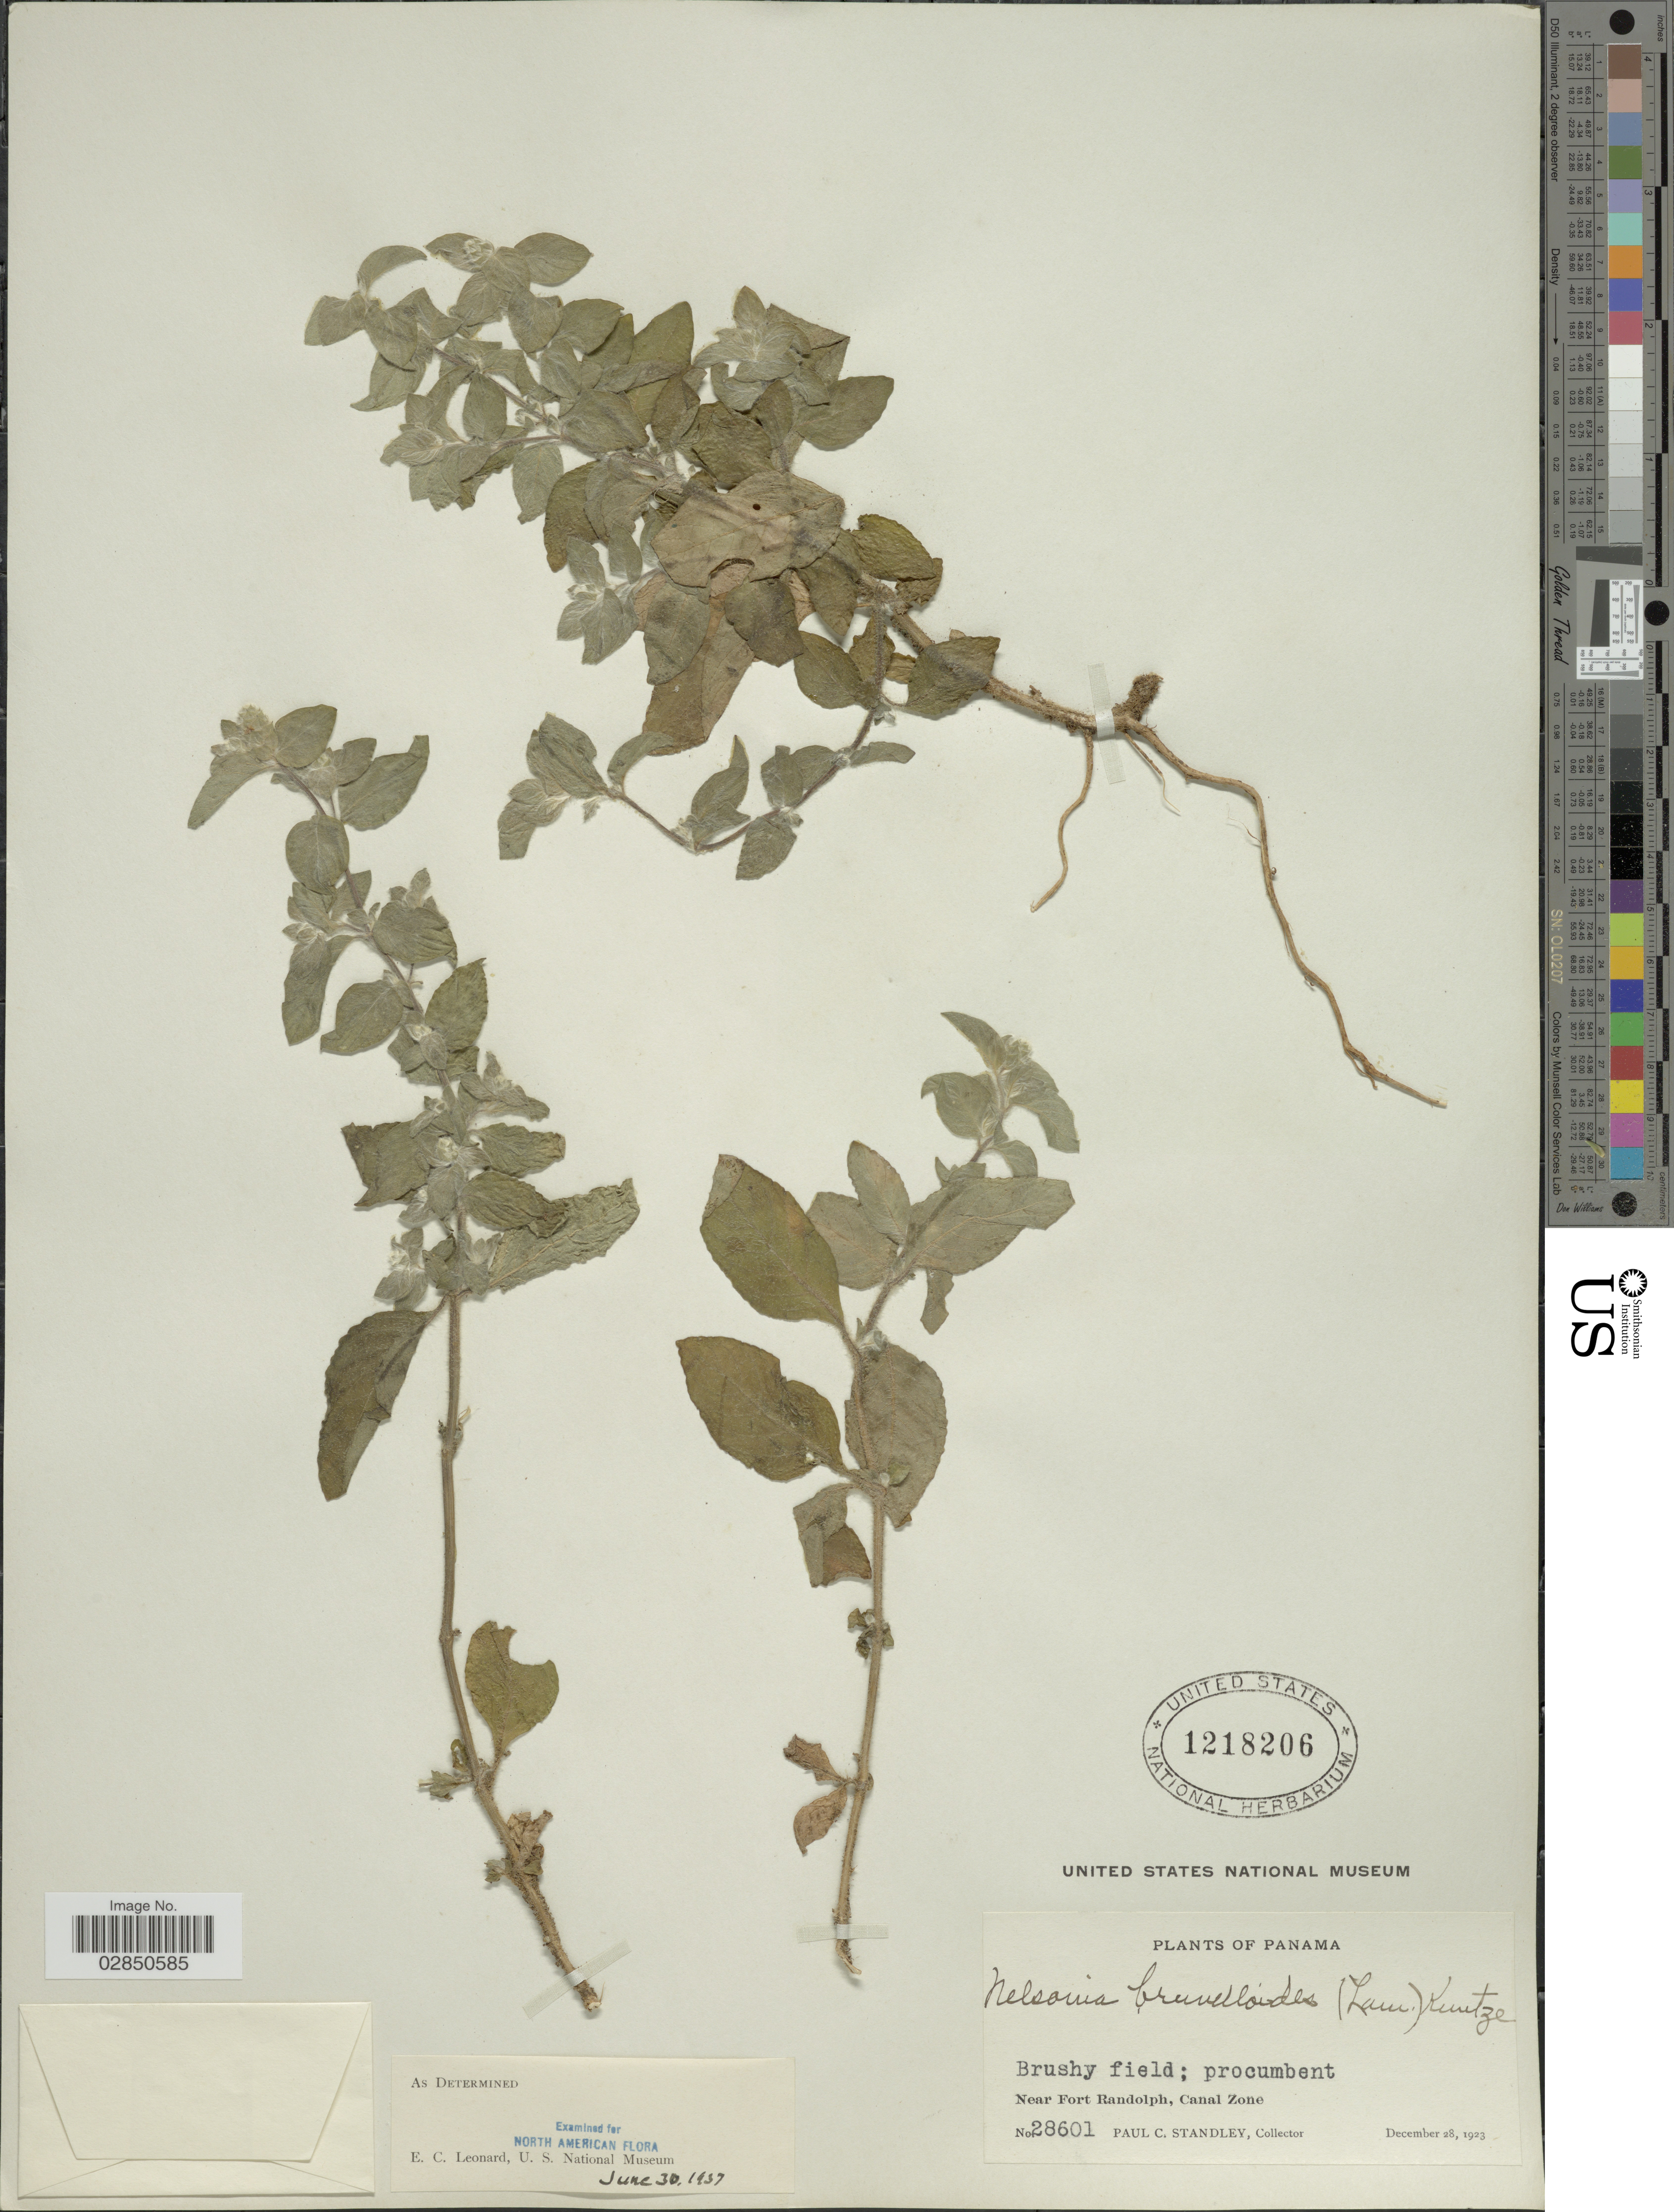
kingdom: Plantae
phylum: Tracheophyta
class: Magnoliopsida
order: Lamiales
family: Acanthaceae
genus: Nelsonia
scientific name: Nelsonia brunelloides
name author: (Lam.) Kuntze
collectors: P. C. Standley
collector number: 28601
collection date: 1923-12-28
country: Panama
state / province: Colón / Panamá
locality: Near Fort Randolph, Canal Zone.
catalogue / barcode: US 1218206